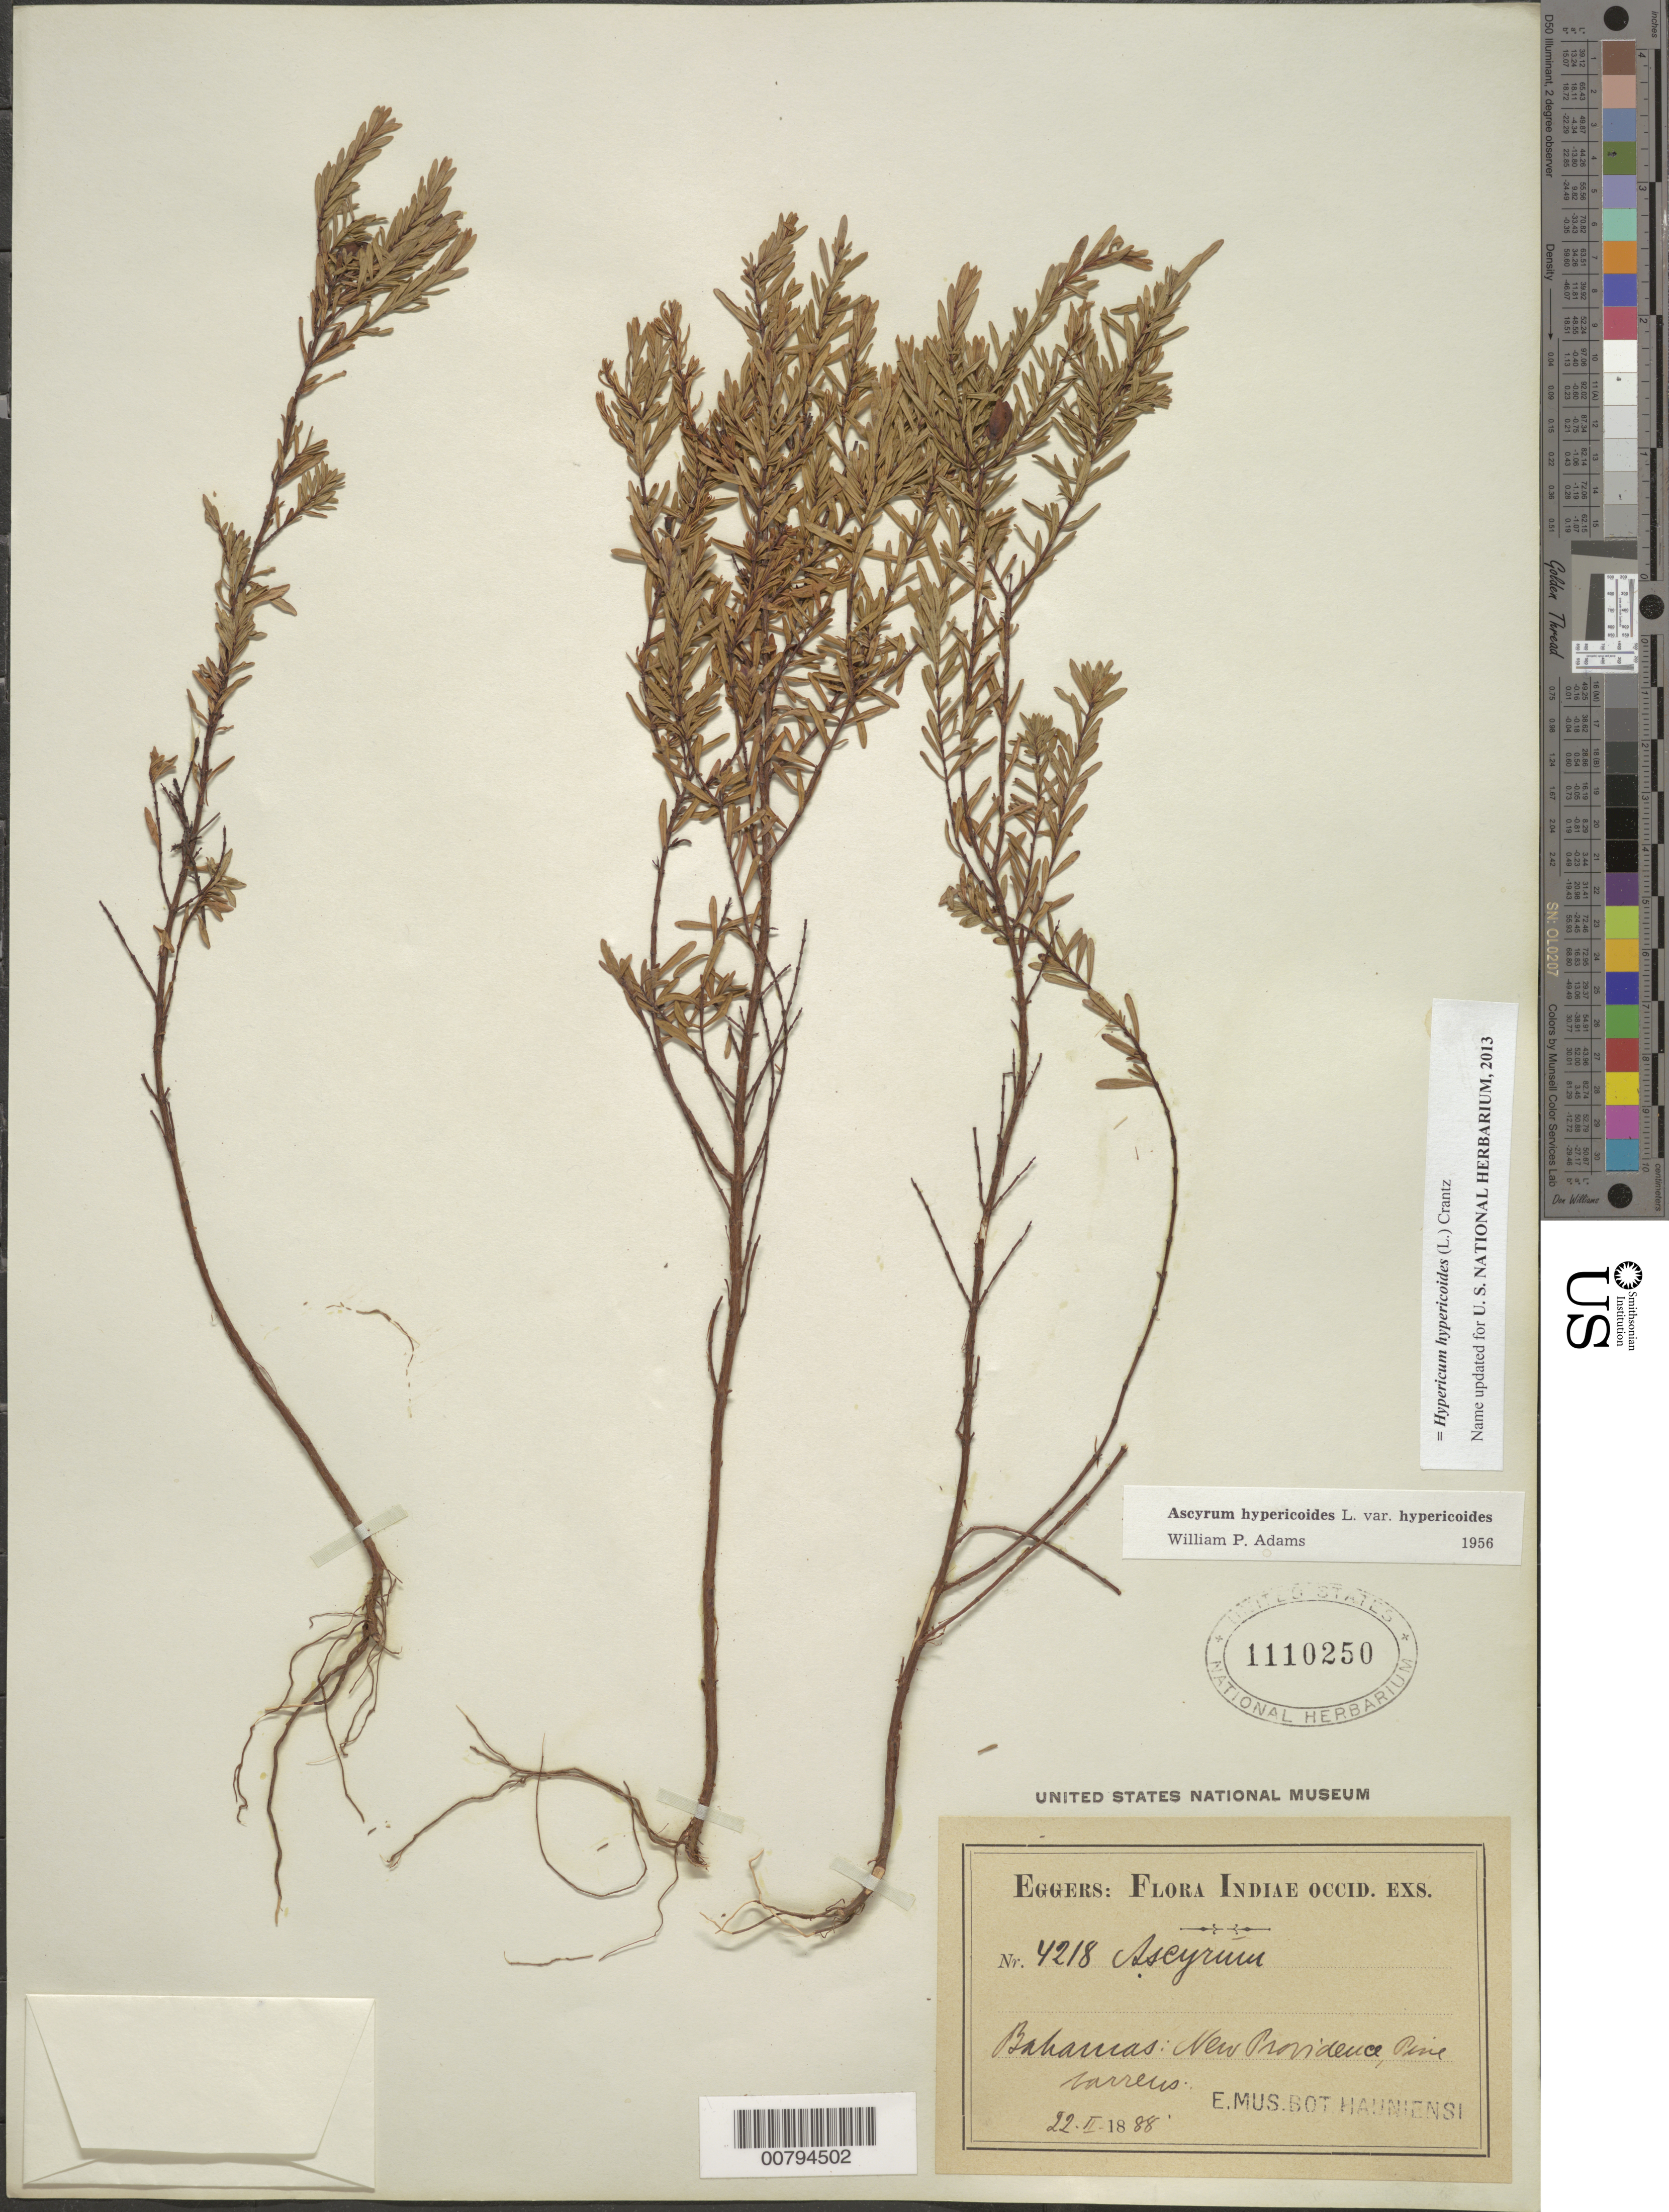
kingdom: Plantae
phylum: Tracheophyta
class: Magnoliopsida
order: Malpighiales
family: Hypericaceae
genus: Hypericum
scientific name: Hypericum hypericoides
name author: (L.) Crantz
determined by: Adams, W. P.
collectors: H. F. A. von Eggers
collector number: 4218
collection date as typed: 22 Feb 1888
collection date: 1888-02-22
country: Bahamas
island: New Providence Island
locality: New Providence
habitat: Pine barrens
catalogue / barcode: US 1110250